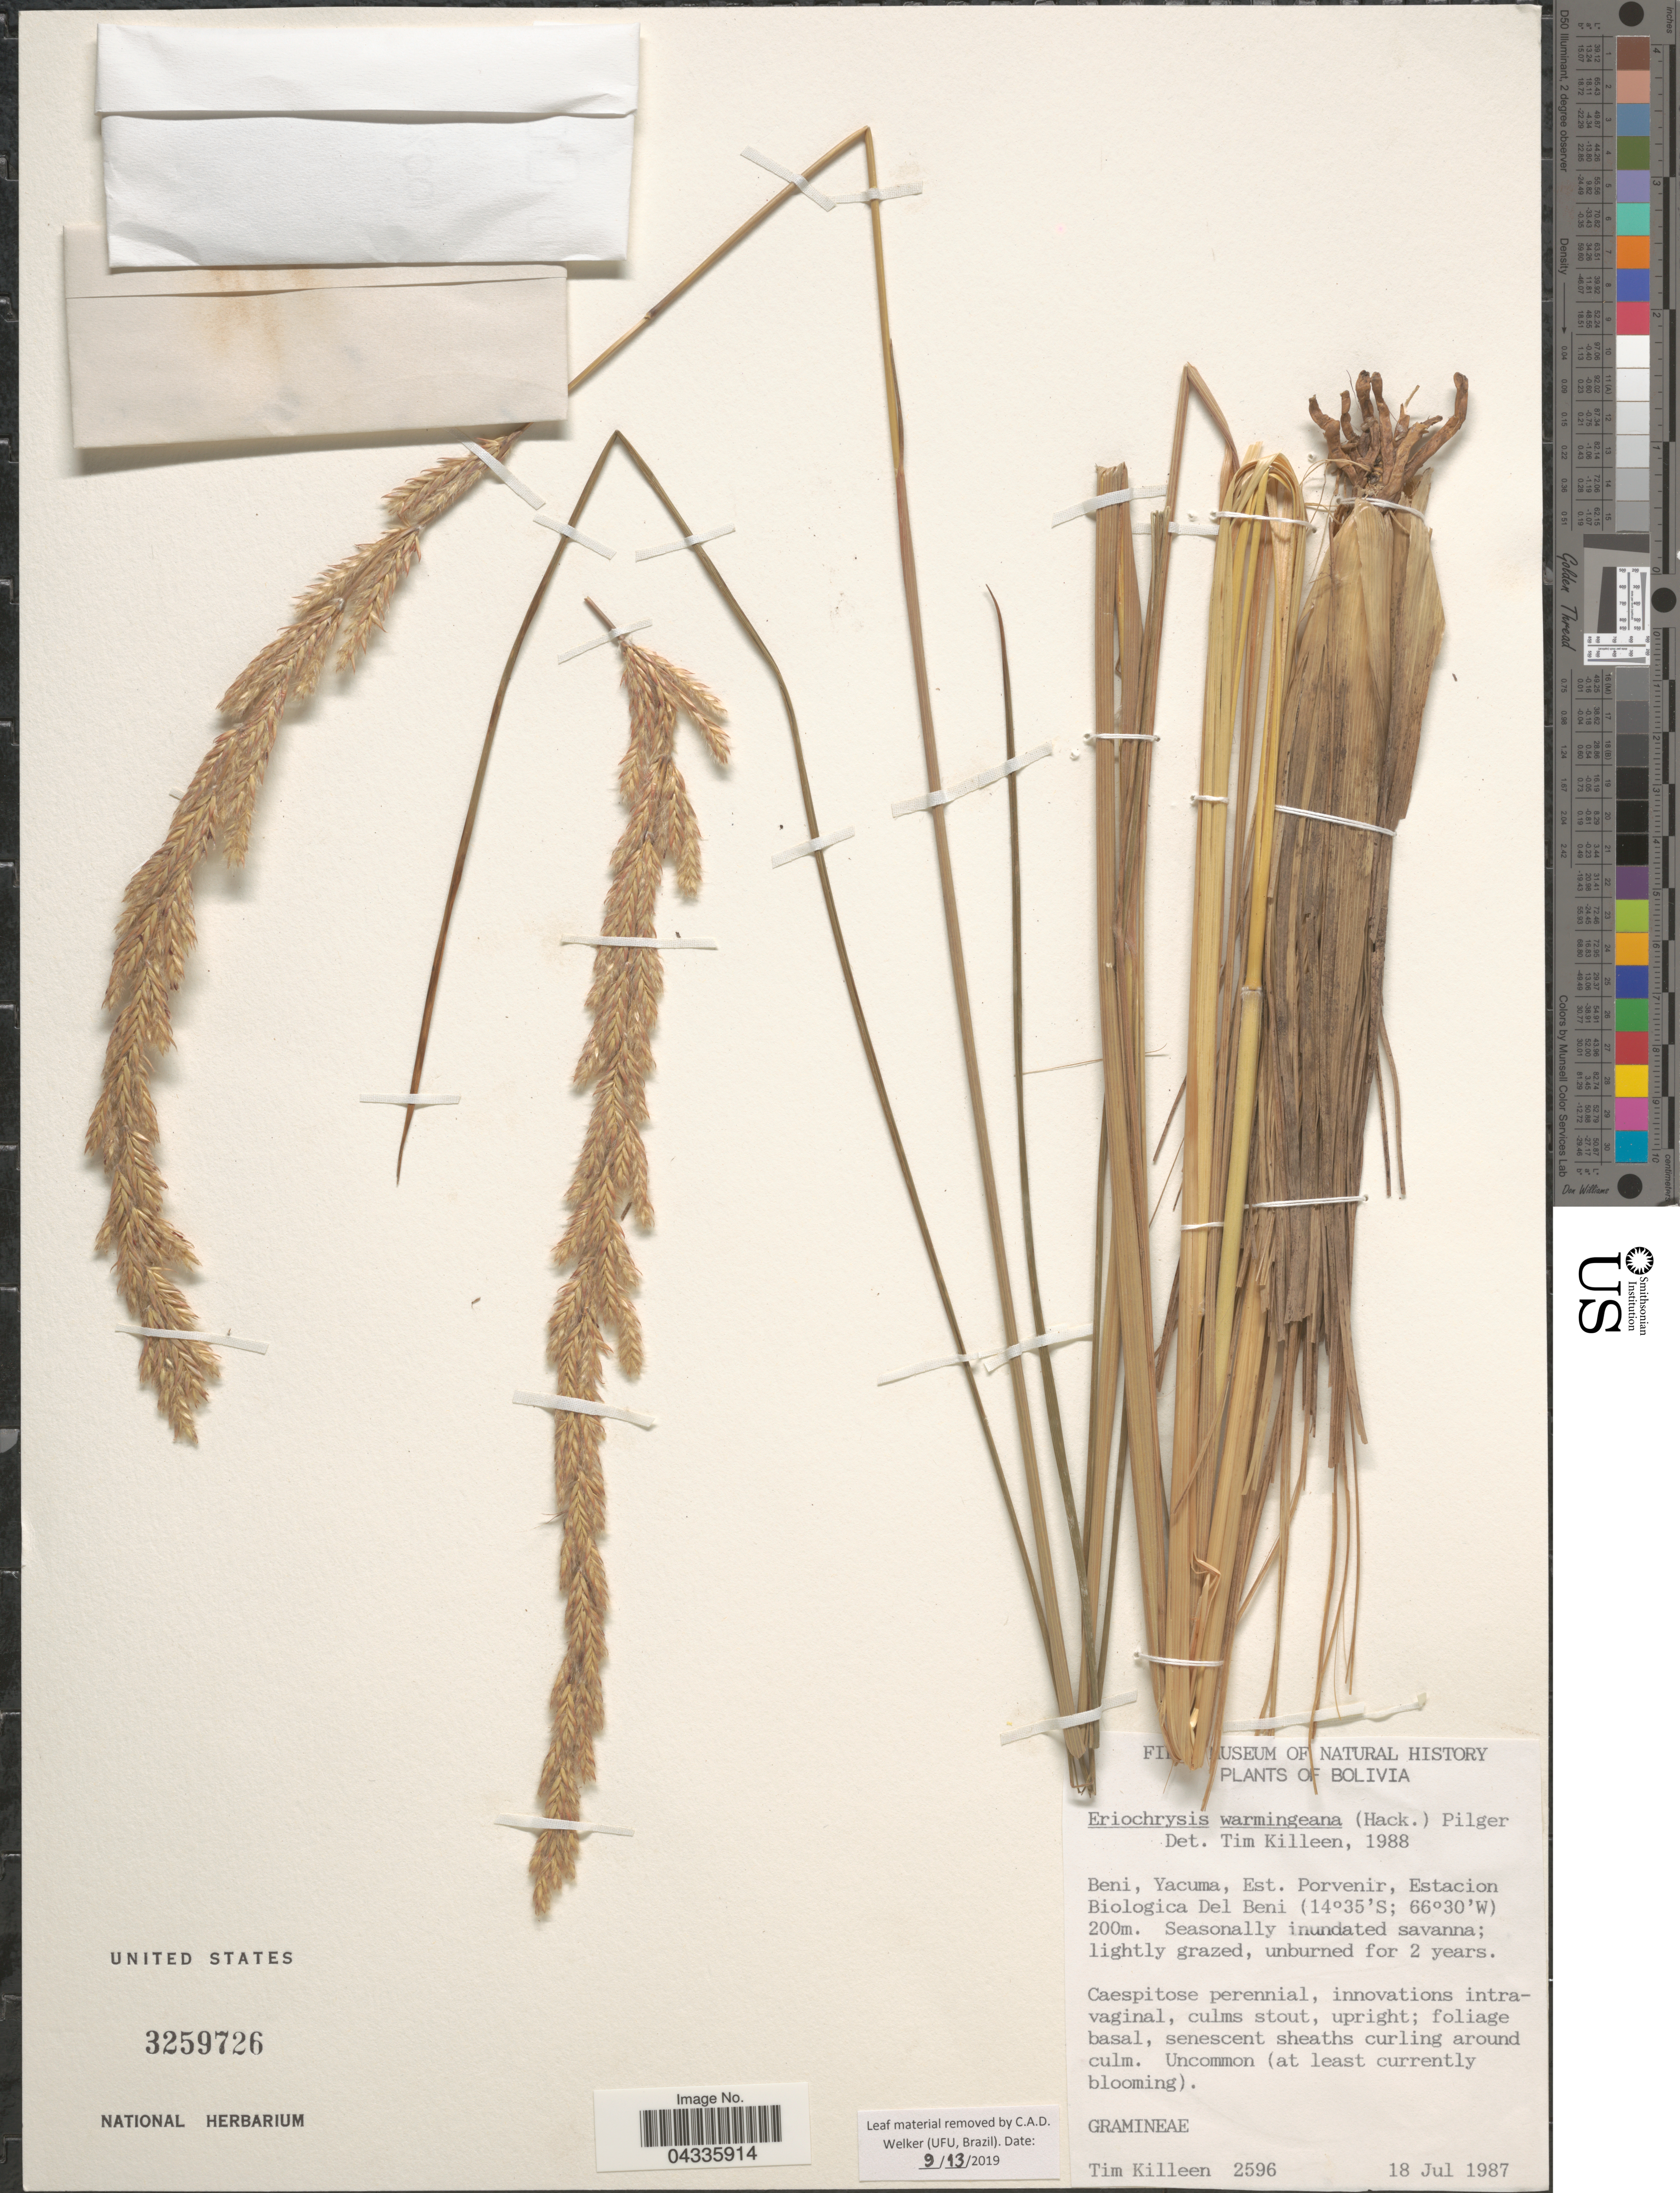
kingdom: Plantae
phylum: Tracheophyta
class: Liliopsida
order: Poales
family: Poaceae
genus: Eriochrysis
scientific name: Eriochrysis warmingiana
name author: (Hack.) Kuhlm.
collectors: T. J. Killeen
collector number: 2596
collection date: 1987-07-18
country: Bolivia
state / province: Beni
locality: Yacuma, Est. Porvenir, Estacion Biologica Del Beni.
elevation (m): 200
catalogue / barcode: US 3259726